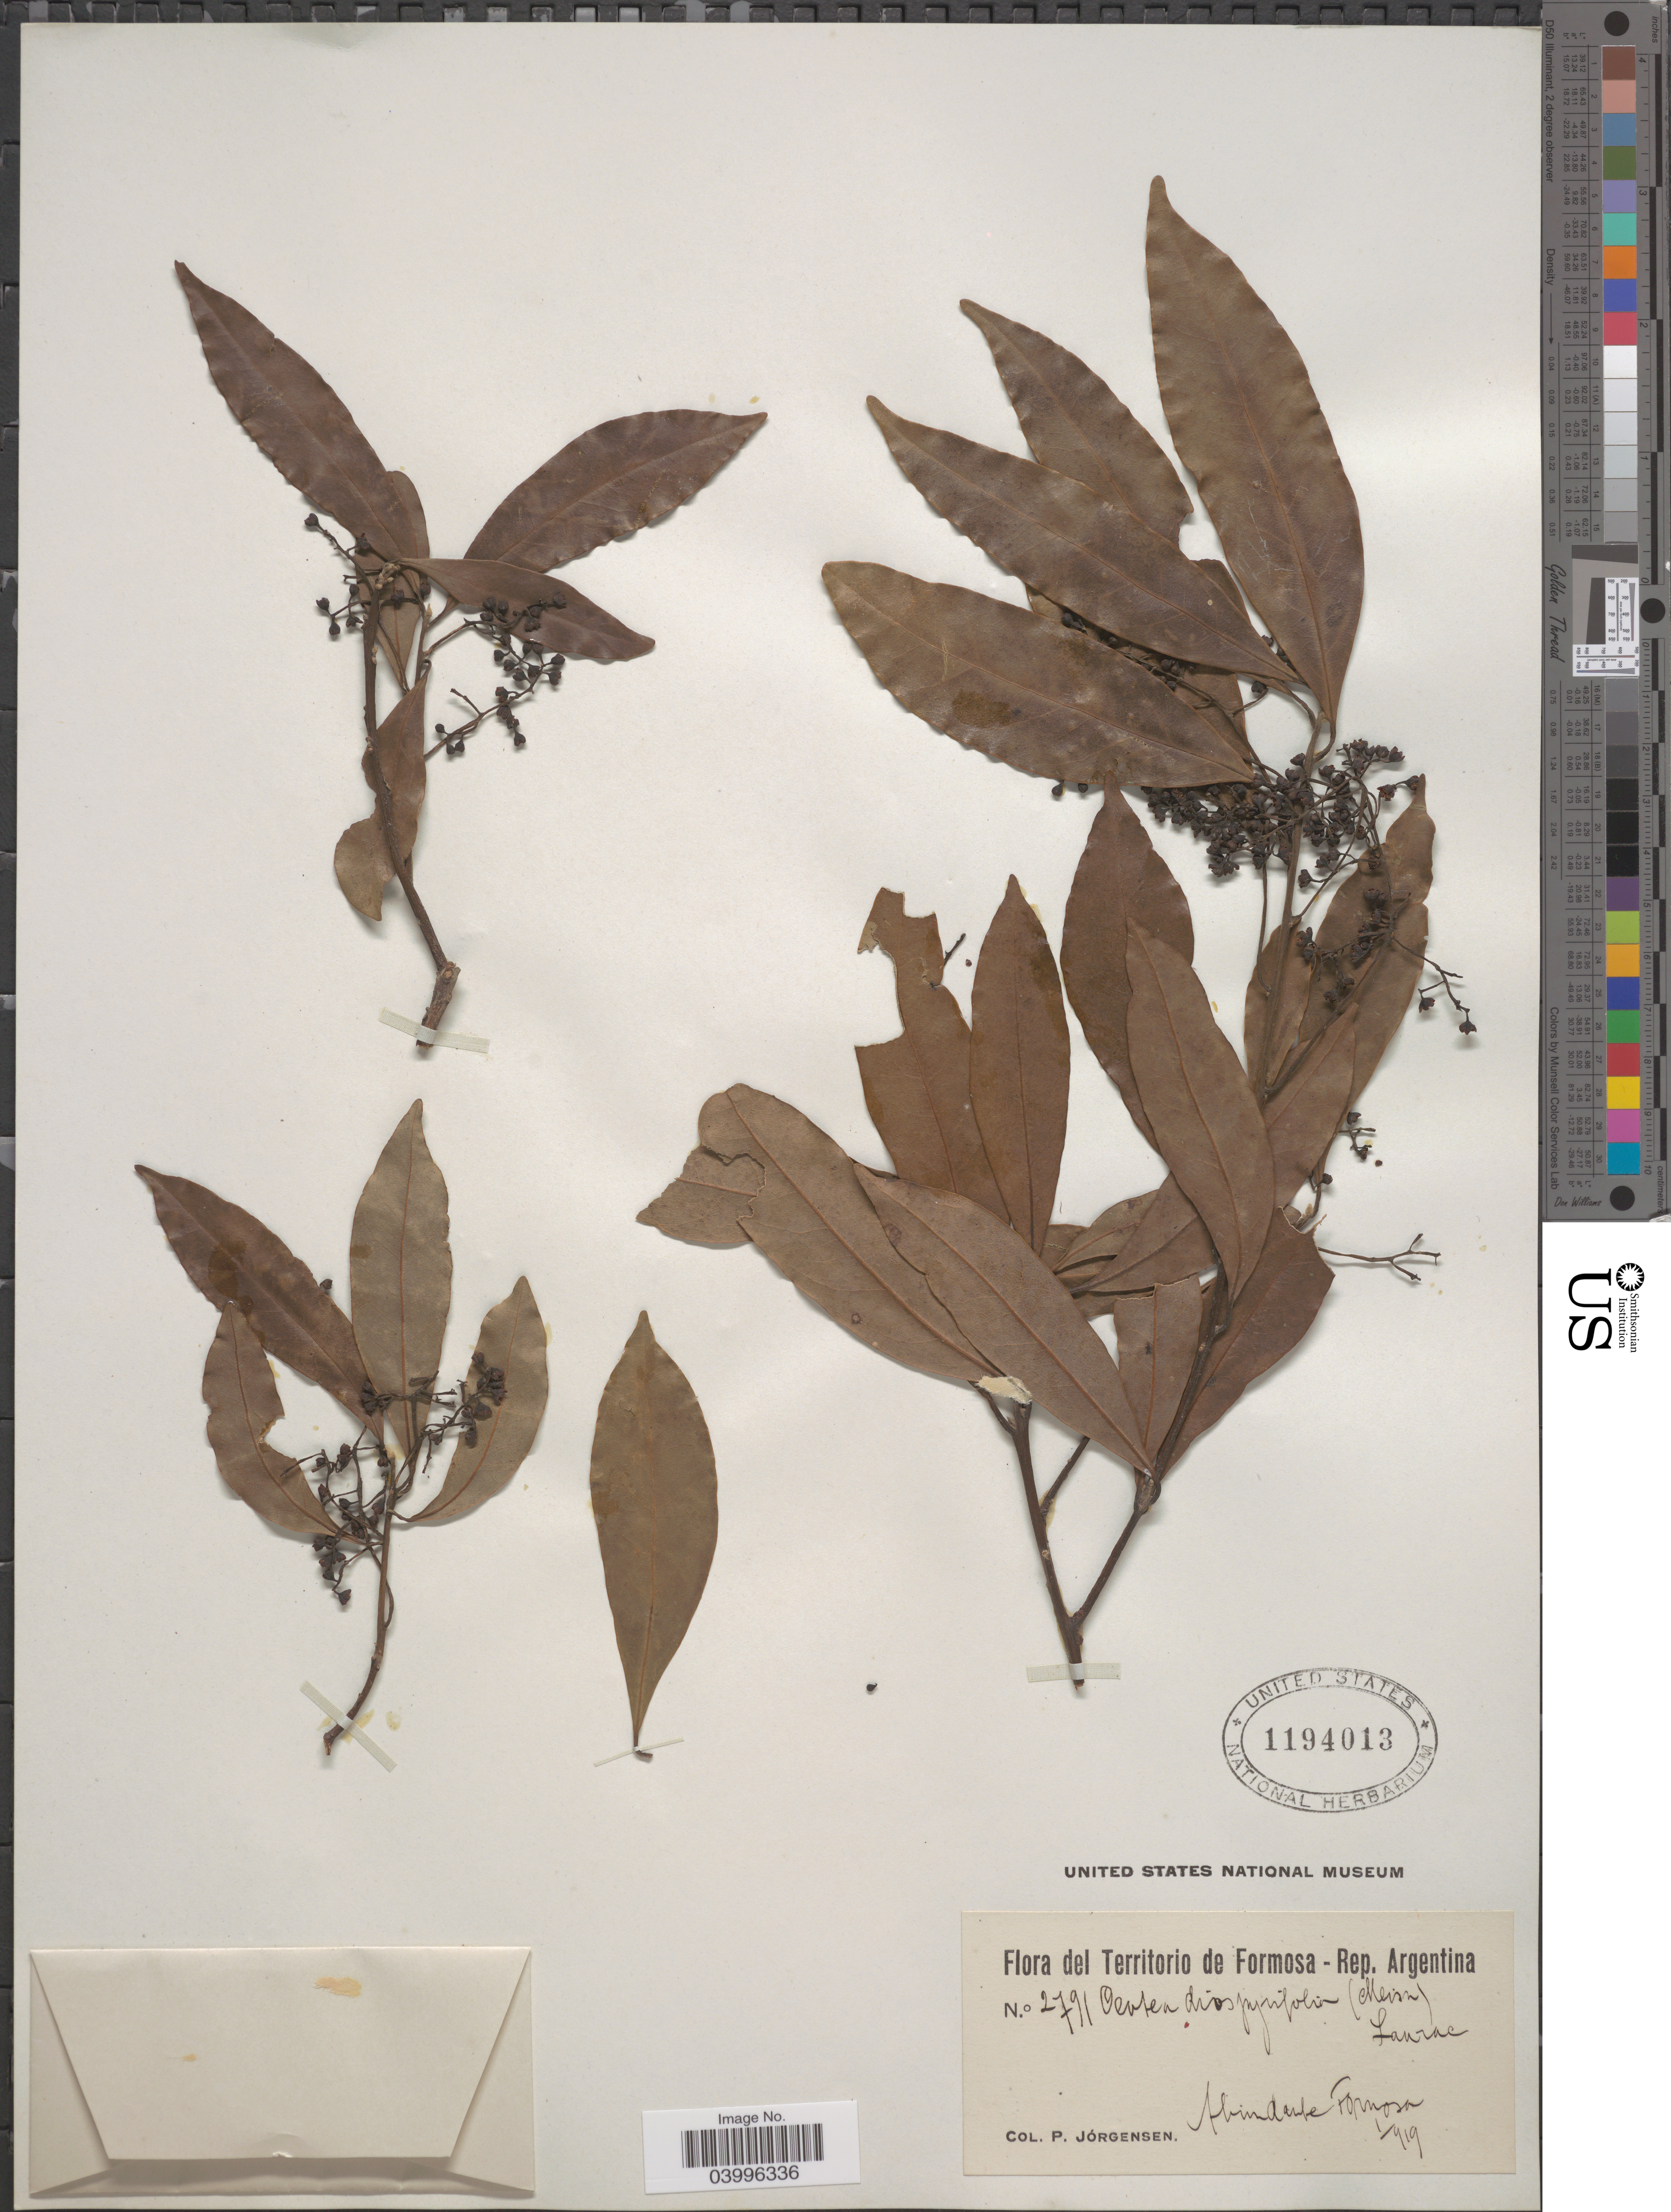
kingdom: Plantae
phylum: Tracheophyta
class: Magnoliopsida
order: Laurales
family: Lauraceae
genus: Ocotea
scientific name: Ocotea diospyrifolia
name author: (Meisn.) Mez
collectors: P. Jörgensen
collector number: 2791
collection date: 1919-01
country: Argentina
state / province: Formosa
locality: Abundante. Formosa.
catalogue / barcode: US 1194013